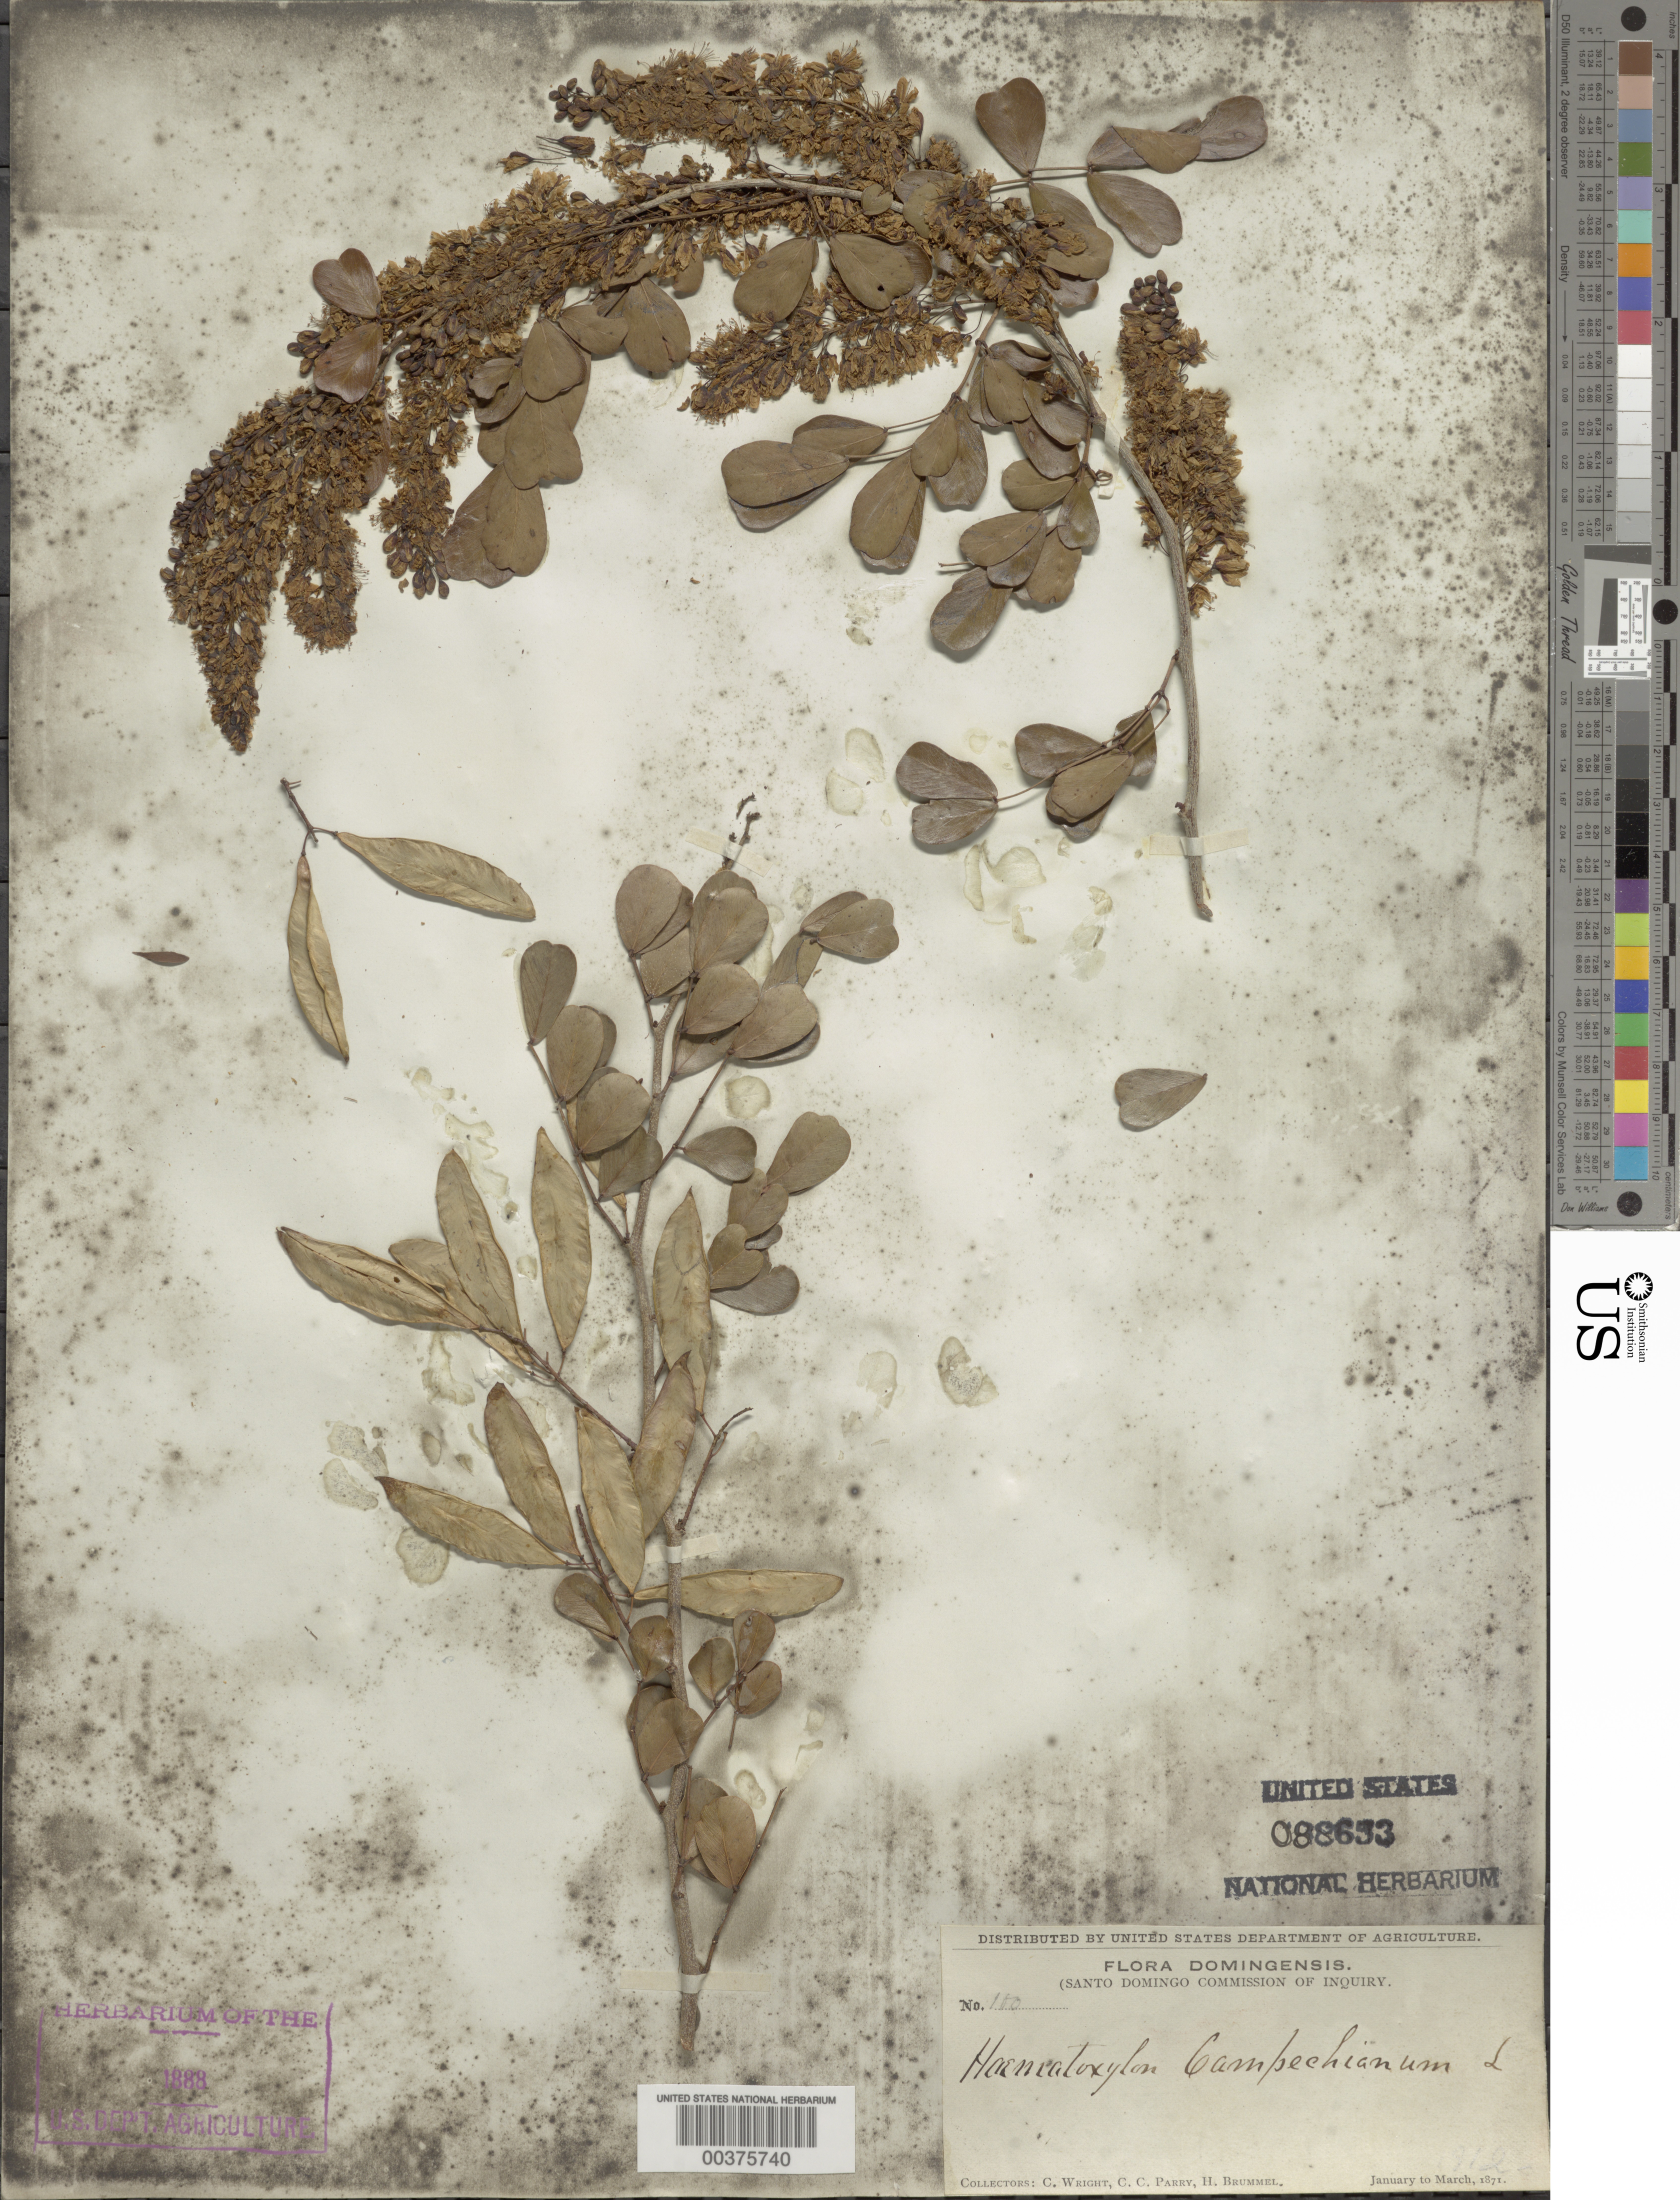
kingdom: Plantae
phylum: Tracheophyta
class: Magnoliopsida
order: Fabales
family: Fabaceae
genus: Haematoxylum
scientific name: Haematoxylum campechianum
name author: L.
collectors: C. Wright, C. C. Parry & H. Brummel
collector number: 100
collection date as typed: Jan 1871 to -- Mar 1871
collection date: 1871-01/1871-03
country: Dominican Republic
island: Hispaniola Island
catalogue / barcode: US 88653